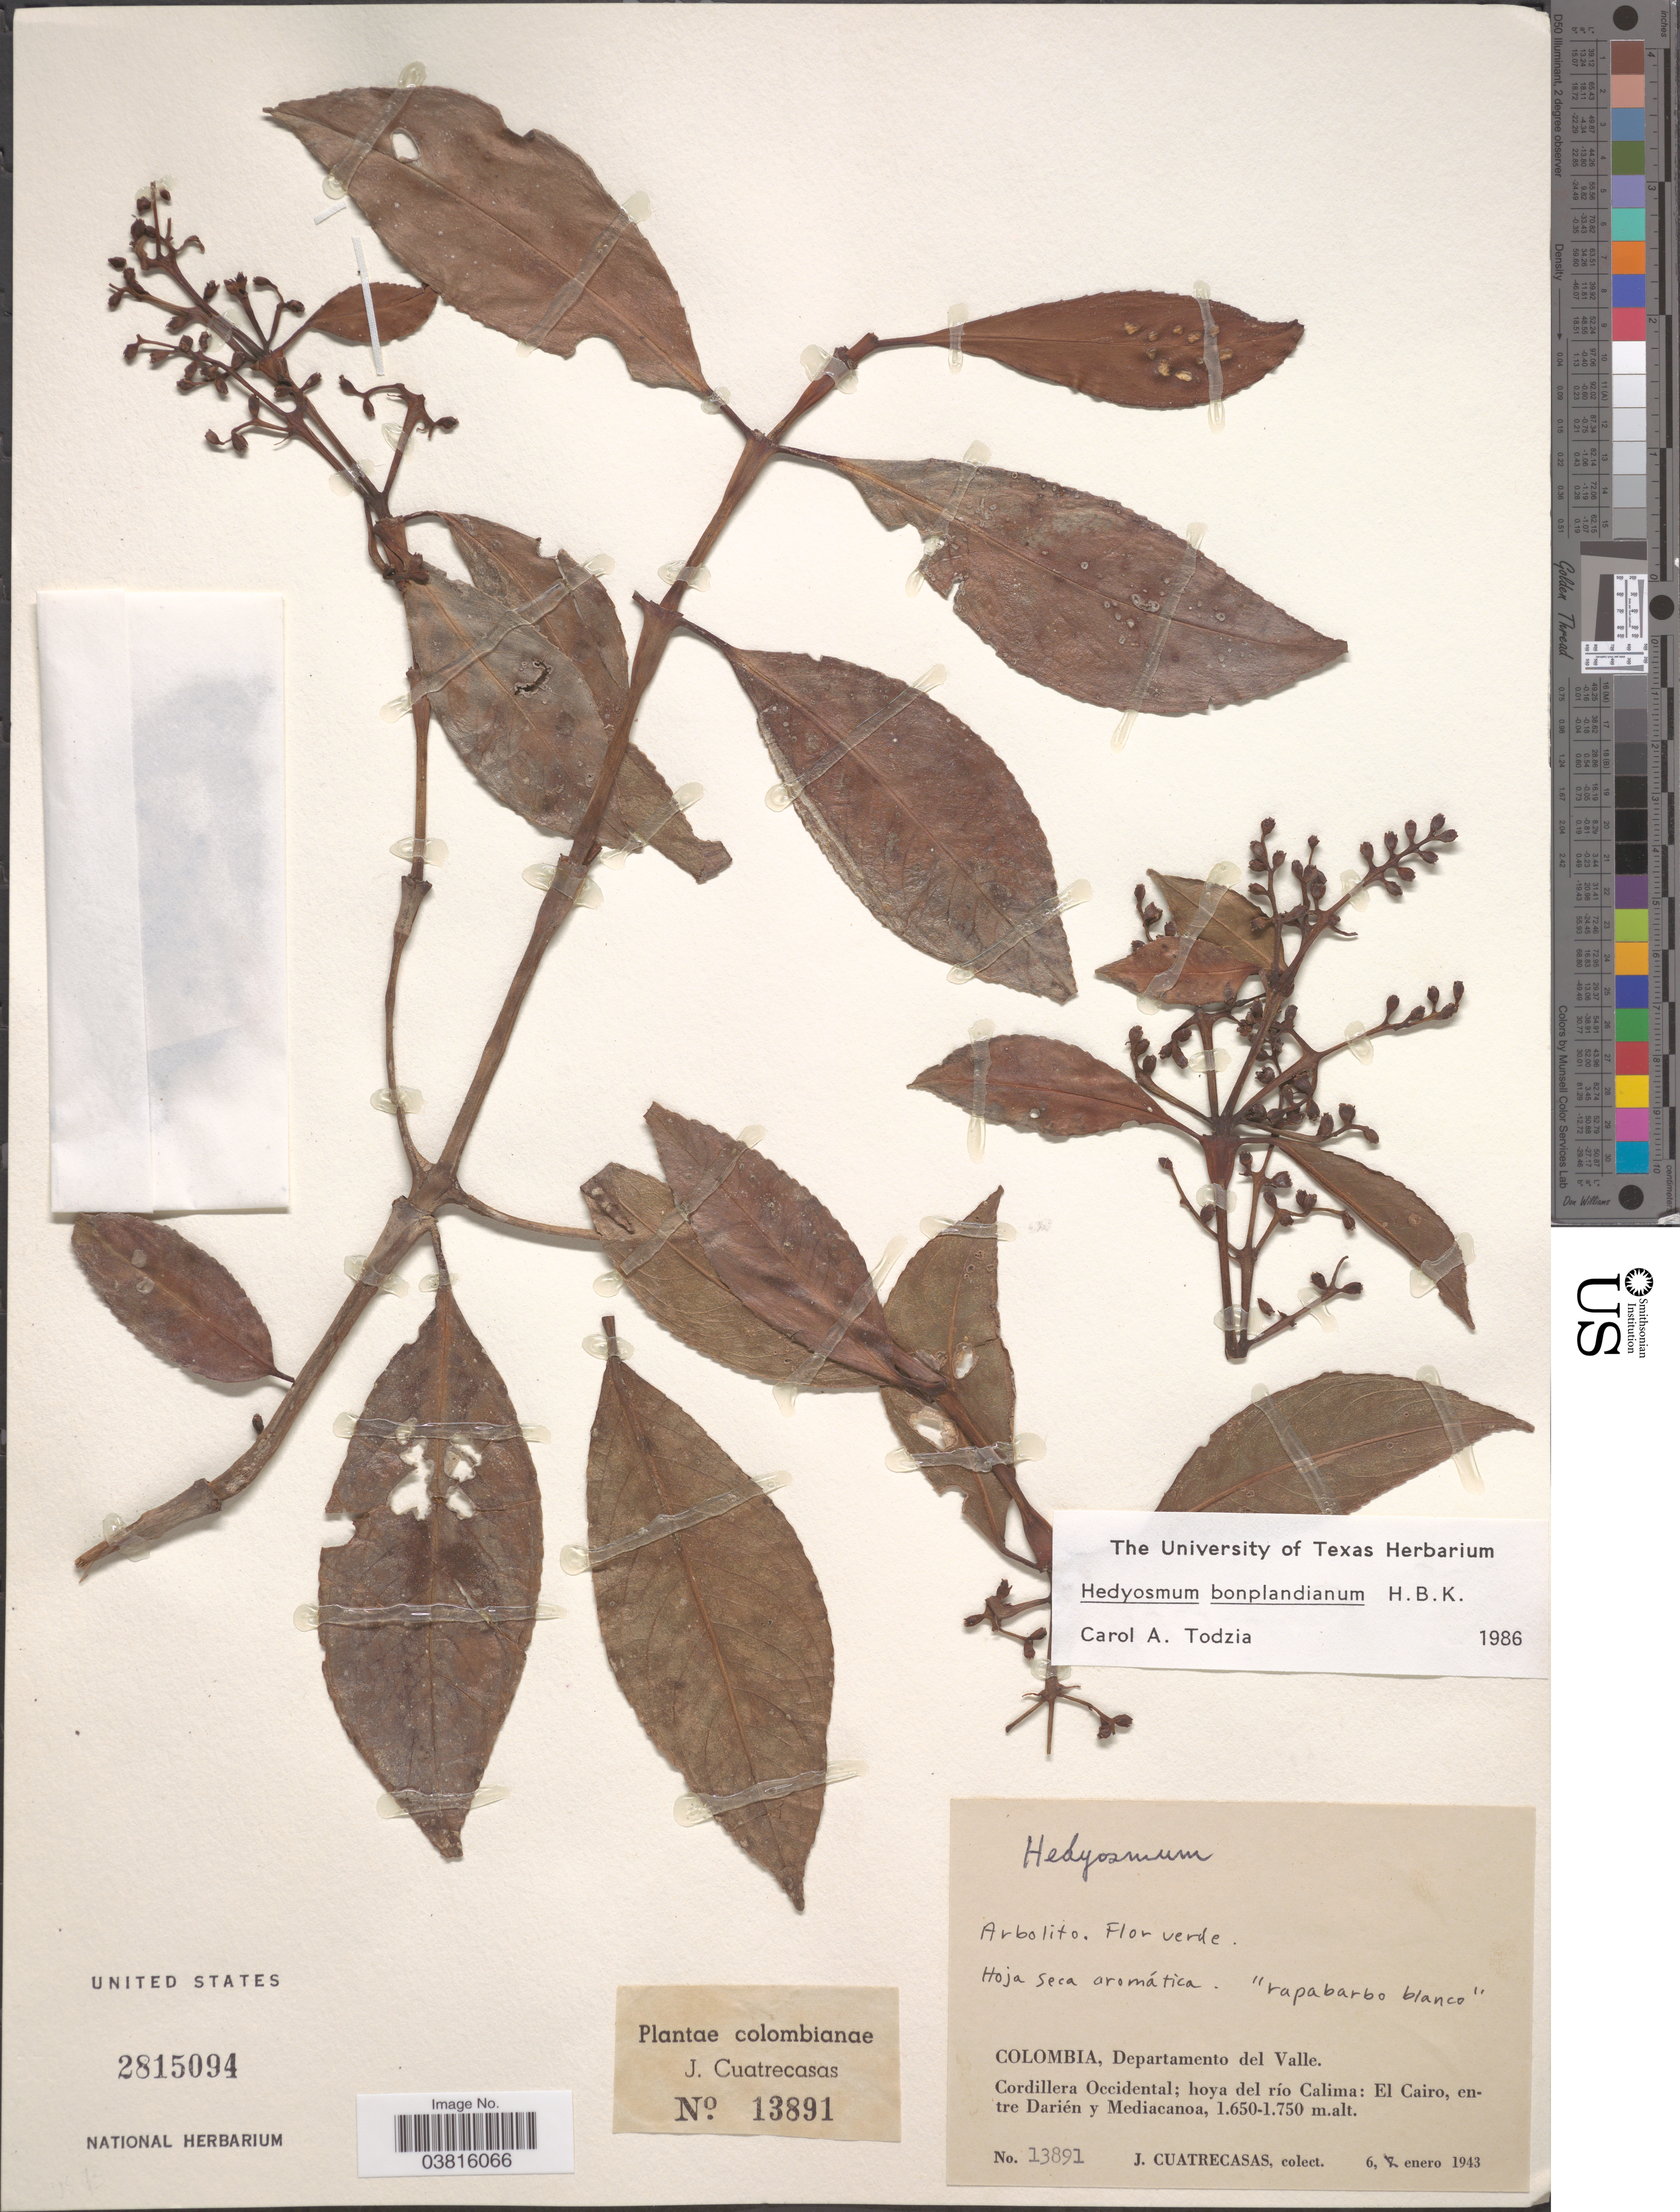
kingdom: Plantae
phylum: Tracheophyta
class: Magnoliopsida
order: Chloranthales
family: Chloranthaceae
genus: Hedyosmum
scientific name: Hedyosmum bonplandianum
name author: Kunth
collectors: J. Cuatrecasas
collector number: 13891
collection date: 1943-01-06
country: Colombia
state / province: Valle del Cauca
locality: Departamento del Valle. Cordillera Occidental; hoya del río Calima: El Cairo, entre Darién y Mediacanoa.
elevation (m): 1650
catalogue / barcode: US 2815094